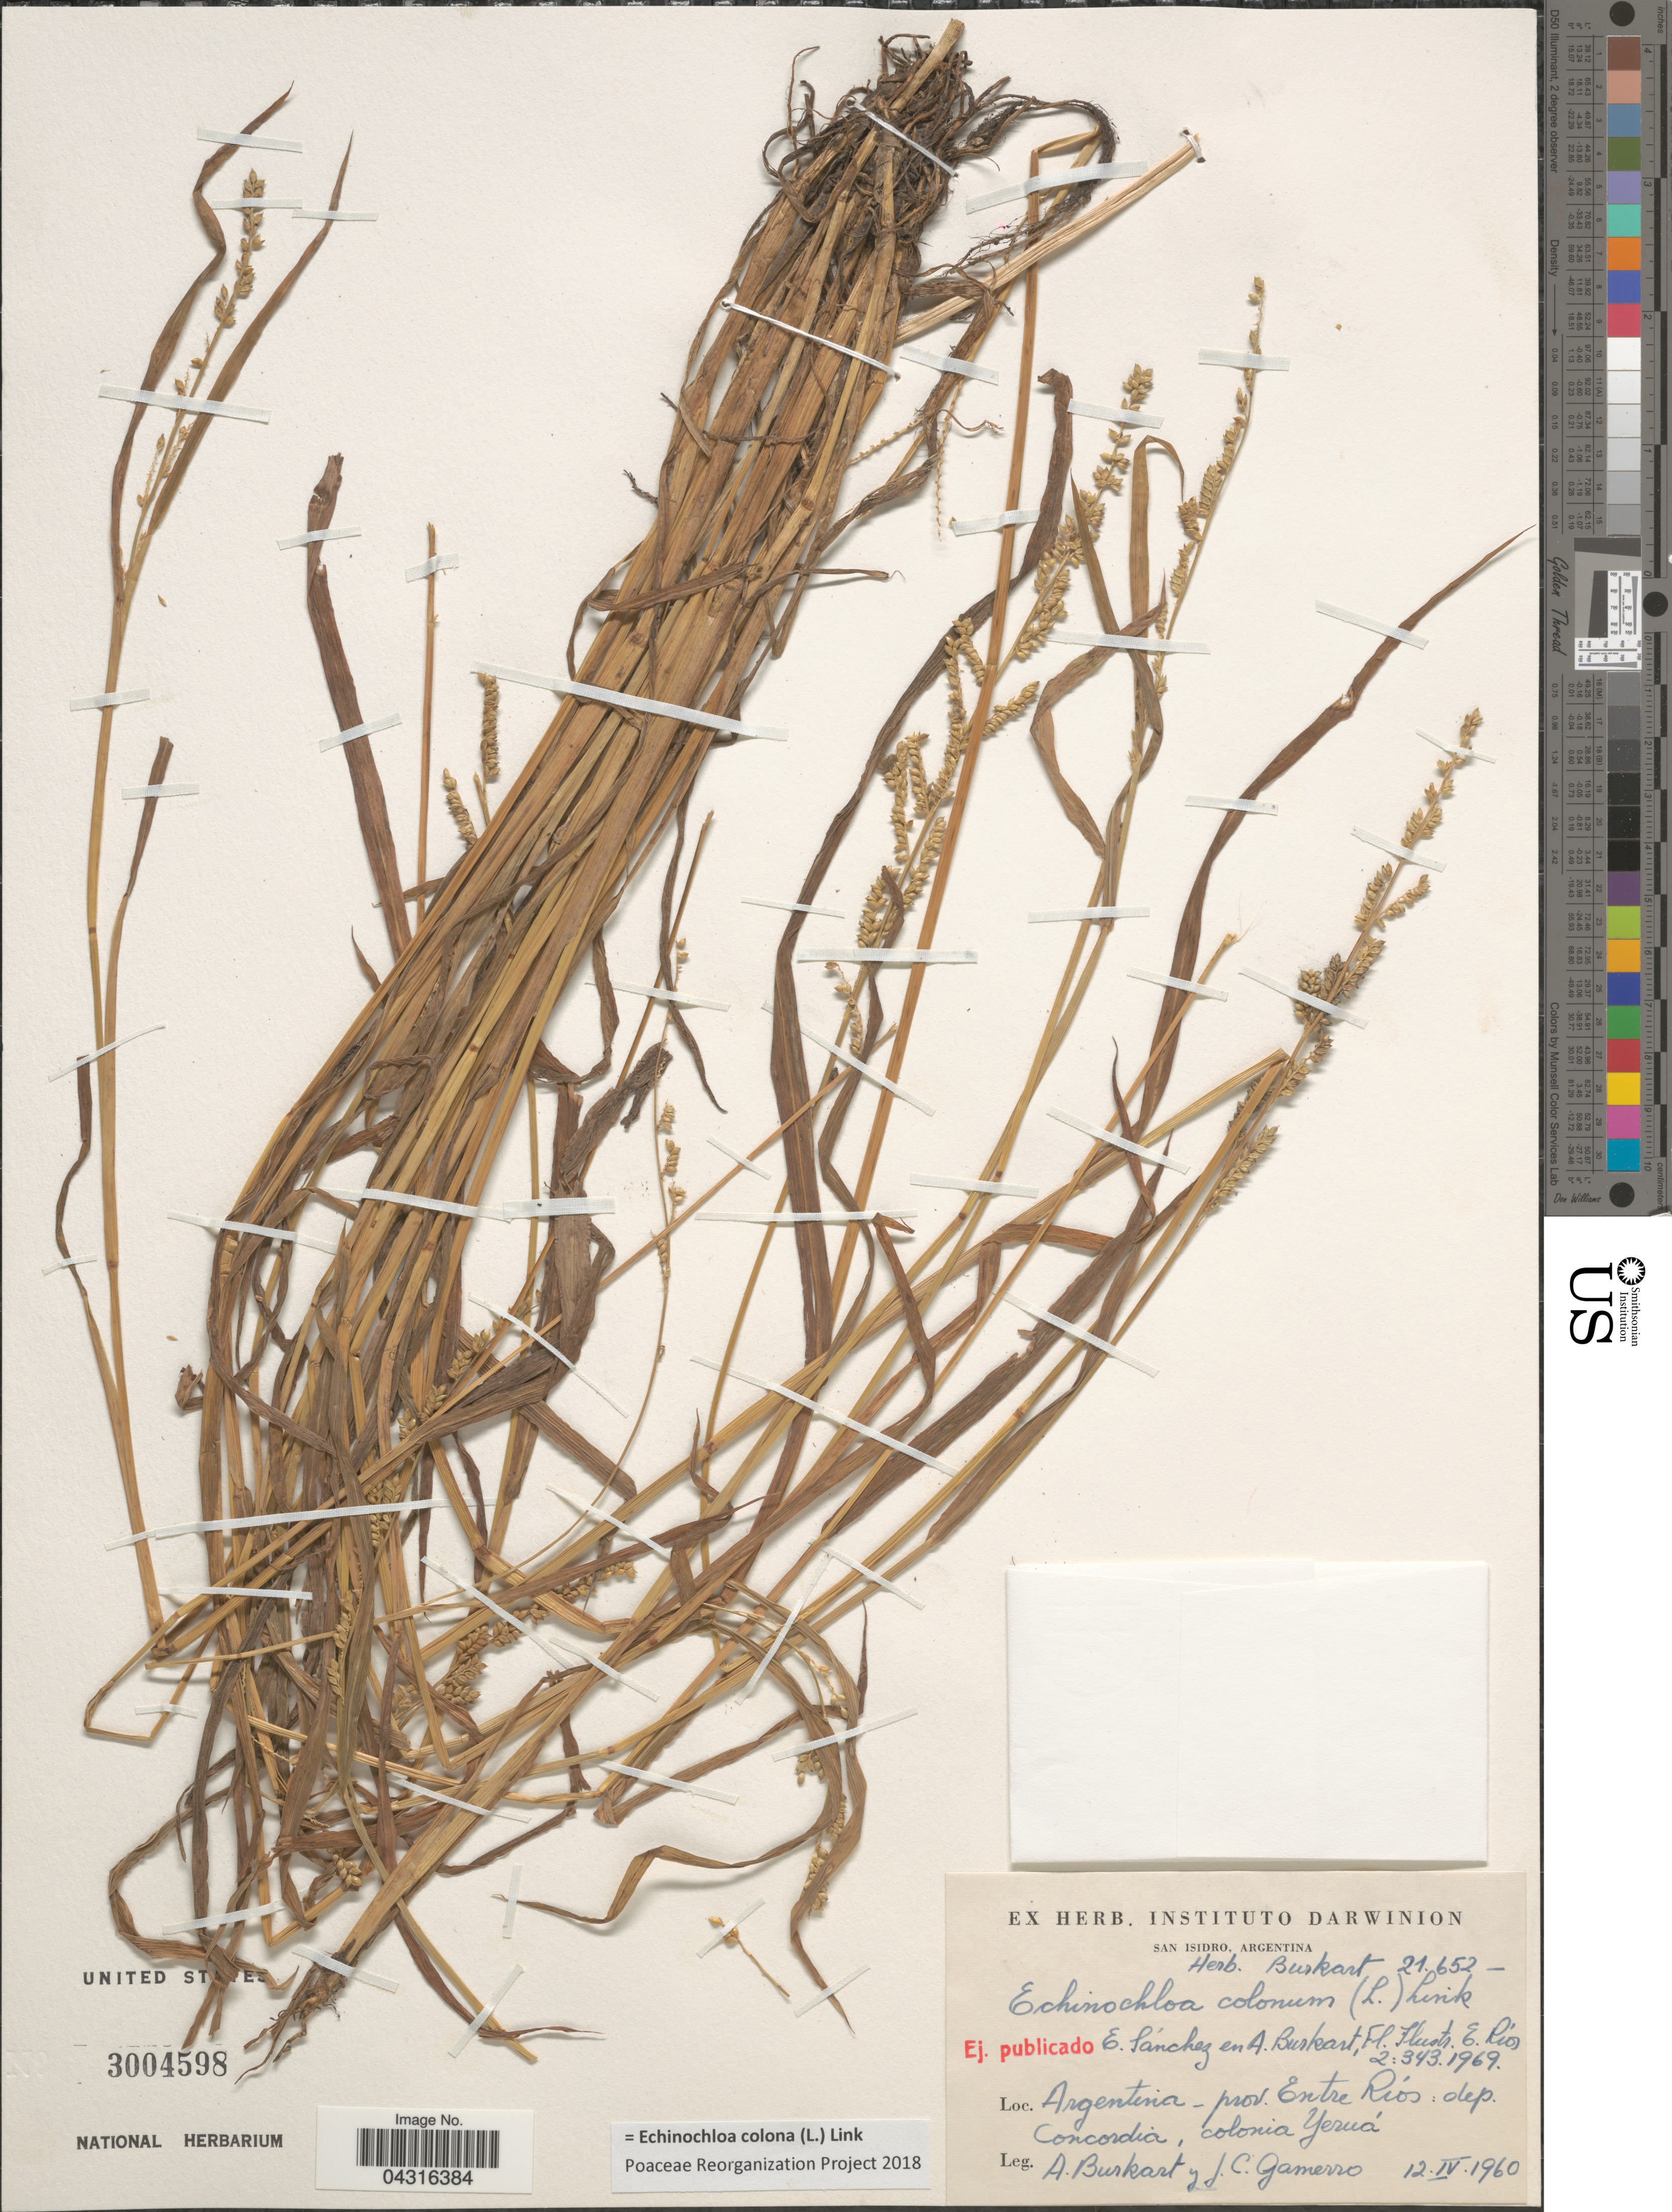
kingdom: Plantae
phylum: Tracheophyta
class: Liliopsida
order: Poales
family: Poaceae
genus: Echinochloa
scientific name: Echinochloa colona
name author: (L.) Link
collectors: A. E. Burkart & J. Gamerro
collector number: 21652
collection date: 1960-04-12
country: Argentina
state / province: Entre Rios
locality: Dep. Concordia, colonia Yemá.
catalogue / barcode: US 3004598